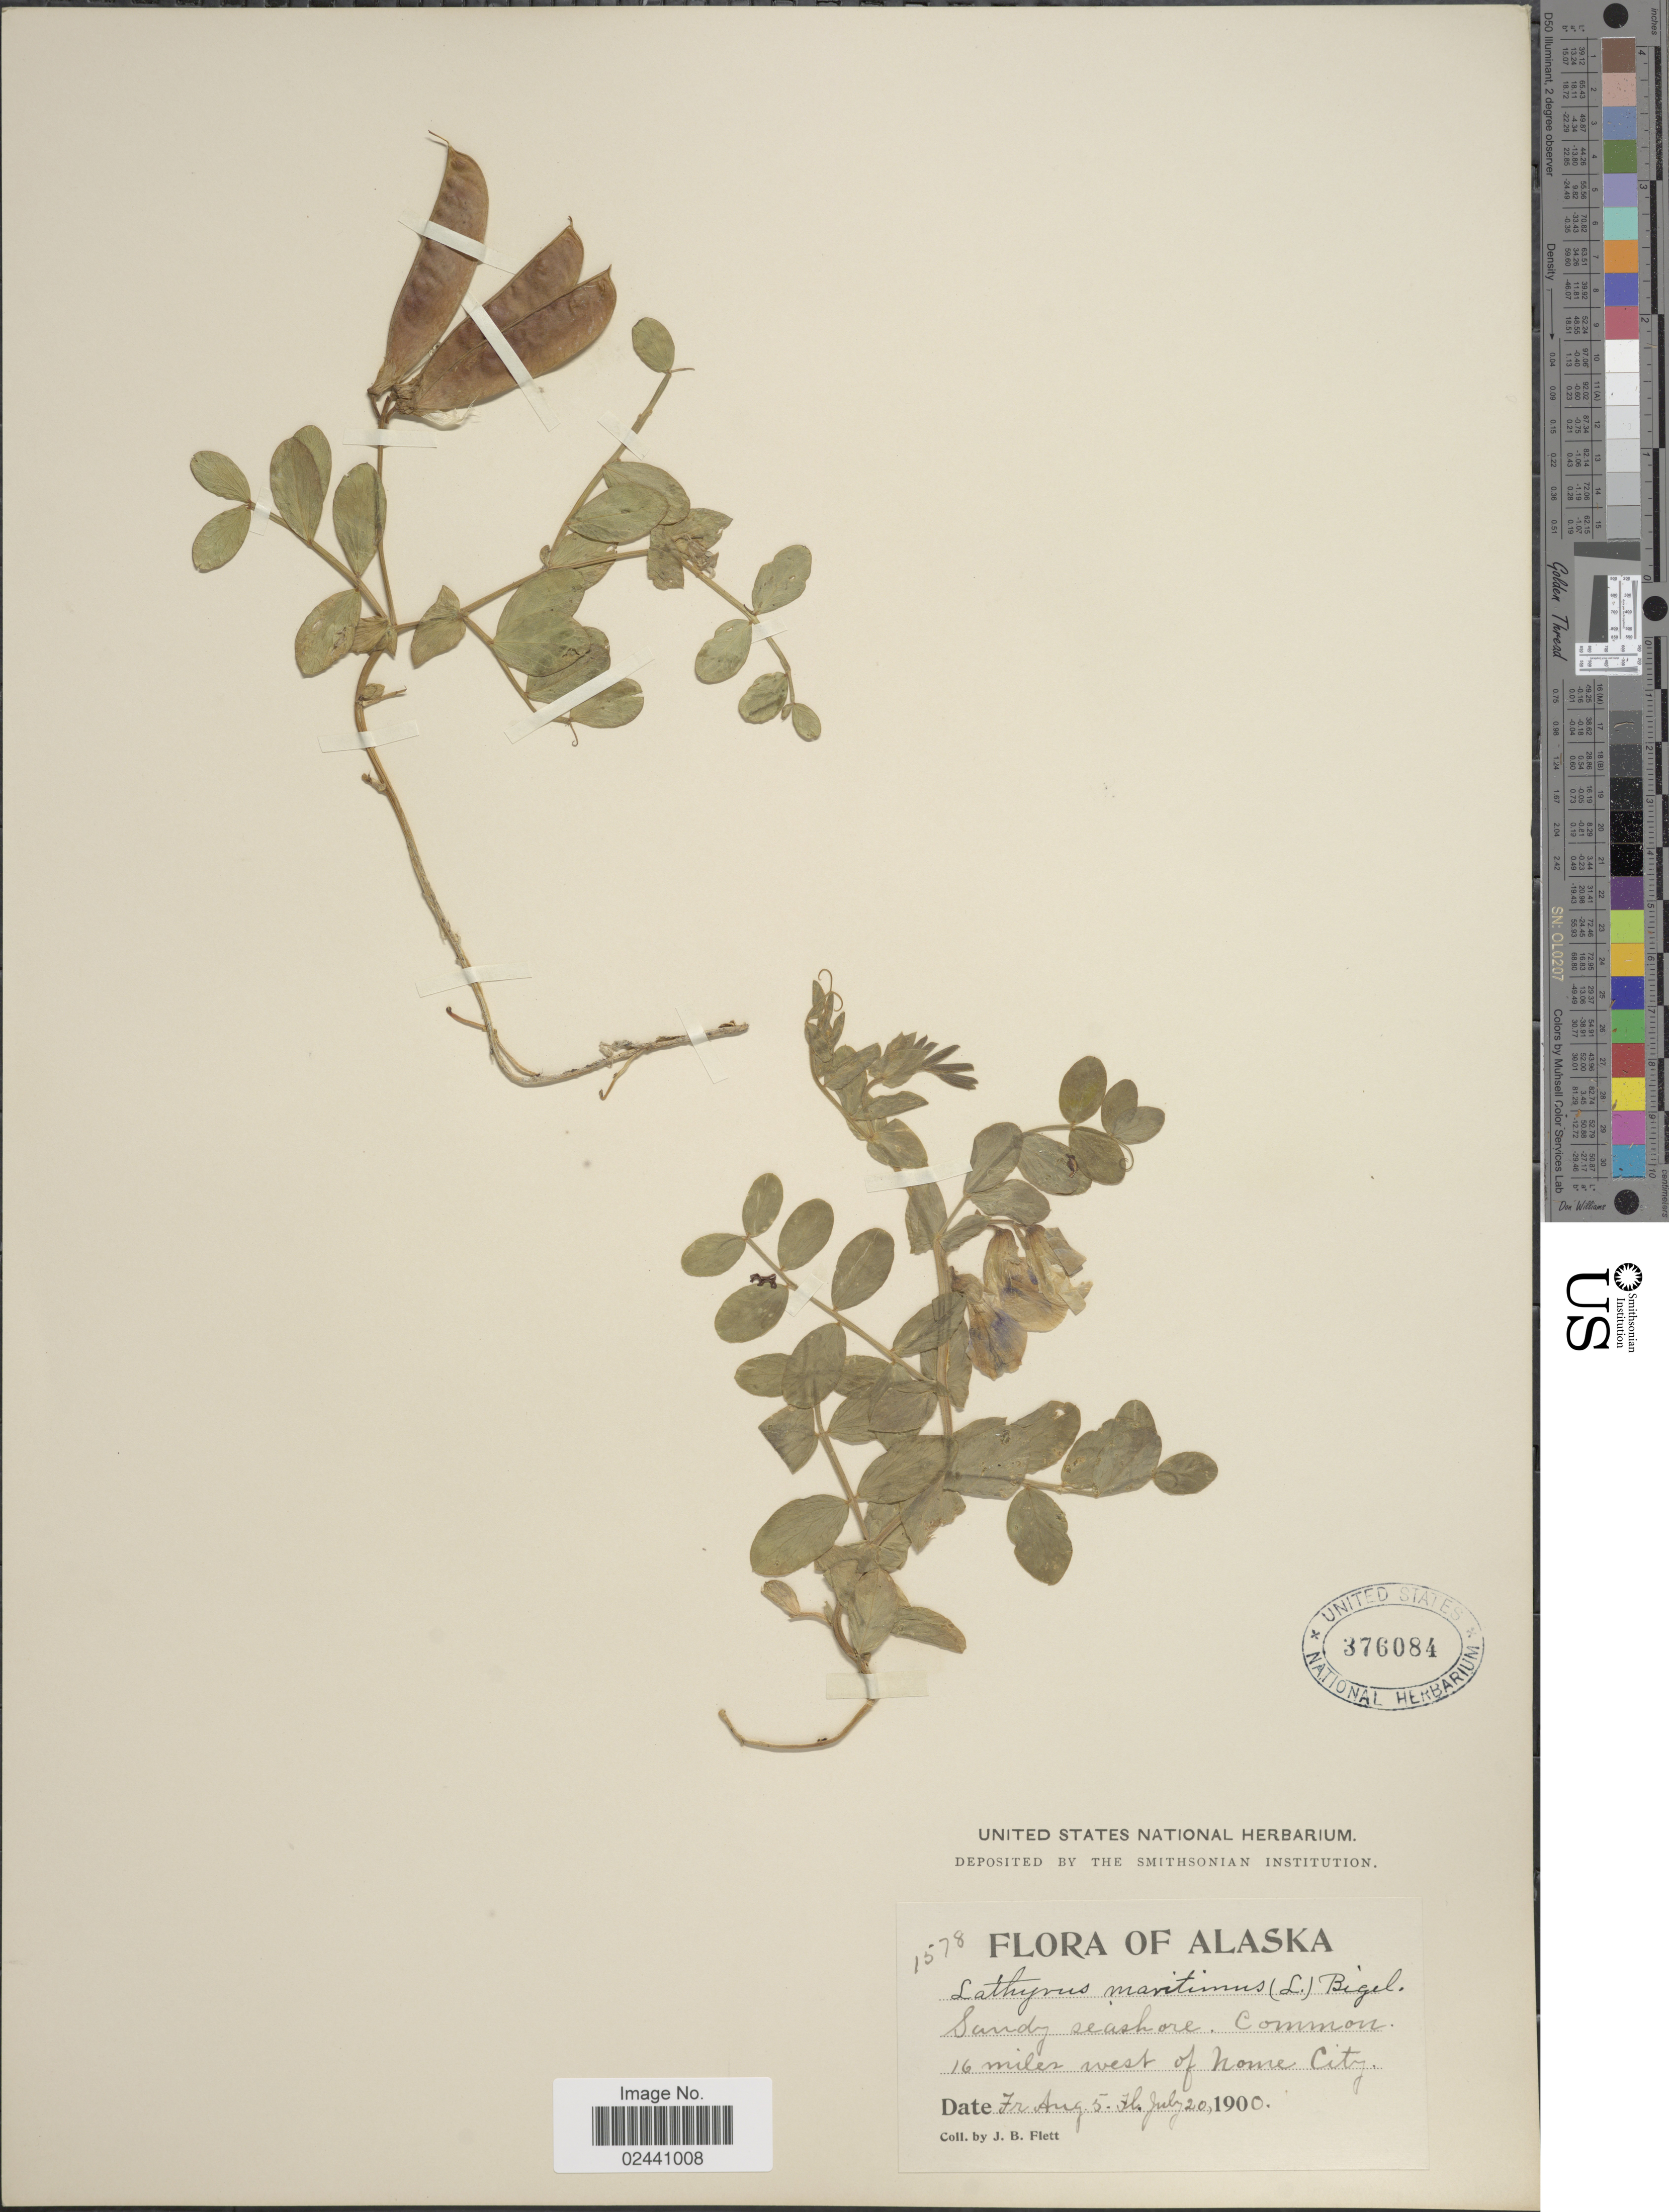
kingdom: Plantae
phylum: Tracheophyta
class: Magnoliopsida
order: Fabales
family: Fabaceae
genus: Lathyrus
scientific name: Lathyrus maritimus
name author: Torr.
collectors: J. Flett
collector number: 1578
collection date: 1900-07-20/1900-08-05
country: United States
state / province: Alaska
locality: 16 miles west of Nome City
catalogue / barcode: US 376084